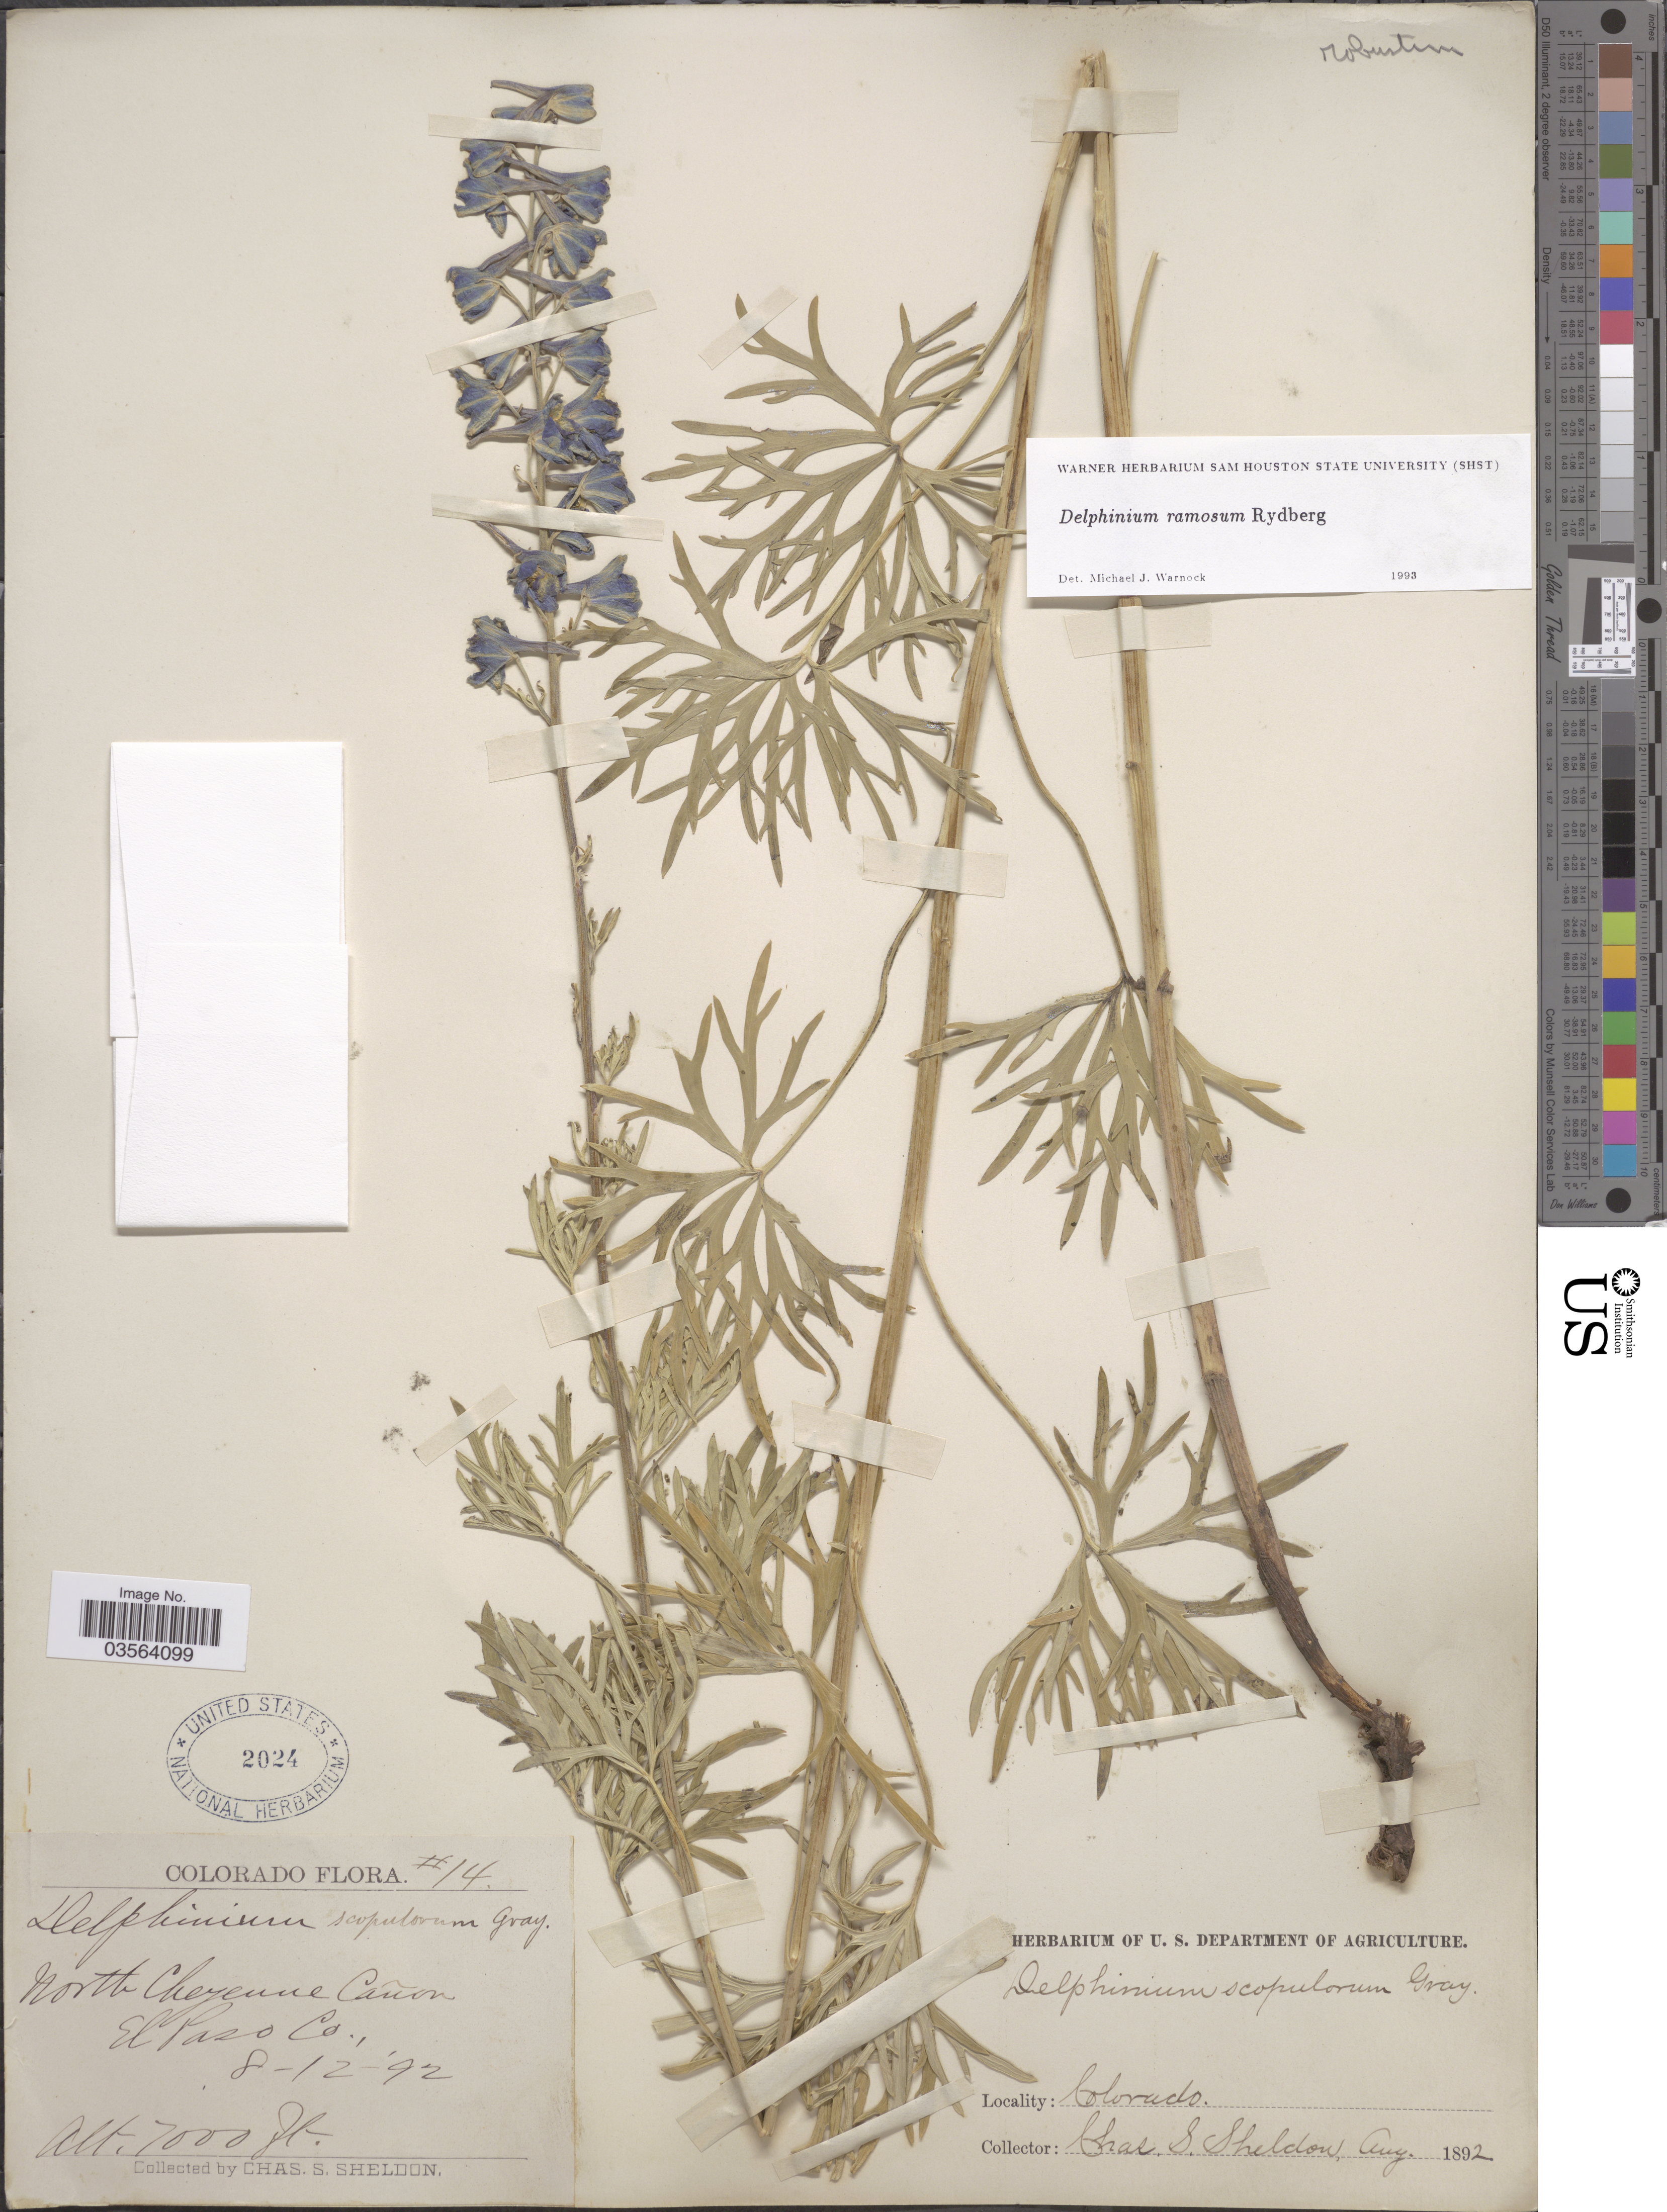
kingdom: Plantae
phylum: Tracheophyta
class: Magnoliopsida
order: Ranunculales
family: Ranunculaceae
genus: Delphinium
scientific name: Delphinium ramosum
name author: Rydb.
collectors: C. S. Sheldon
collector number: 14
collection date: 1892-08-12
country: United States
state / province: Colorado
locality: North Cheyenne Cañon. El Paso Co.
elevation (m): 2134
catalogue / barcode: US 2024